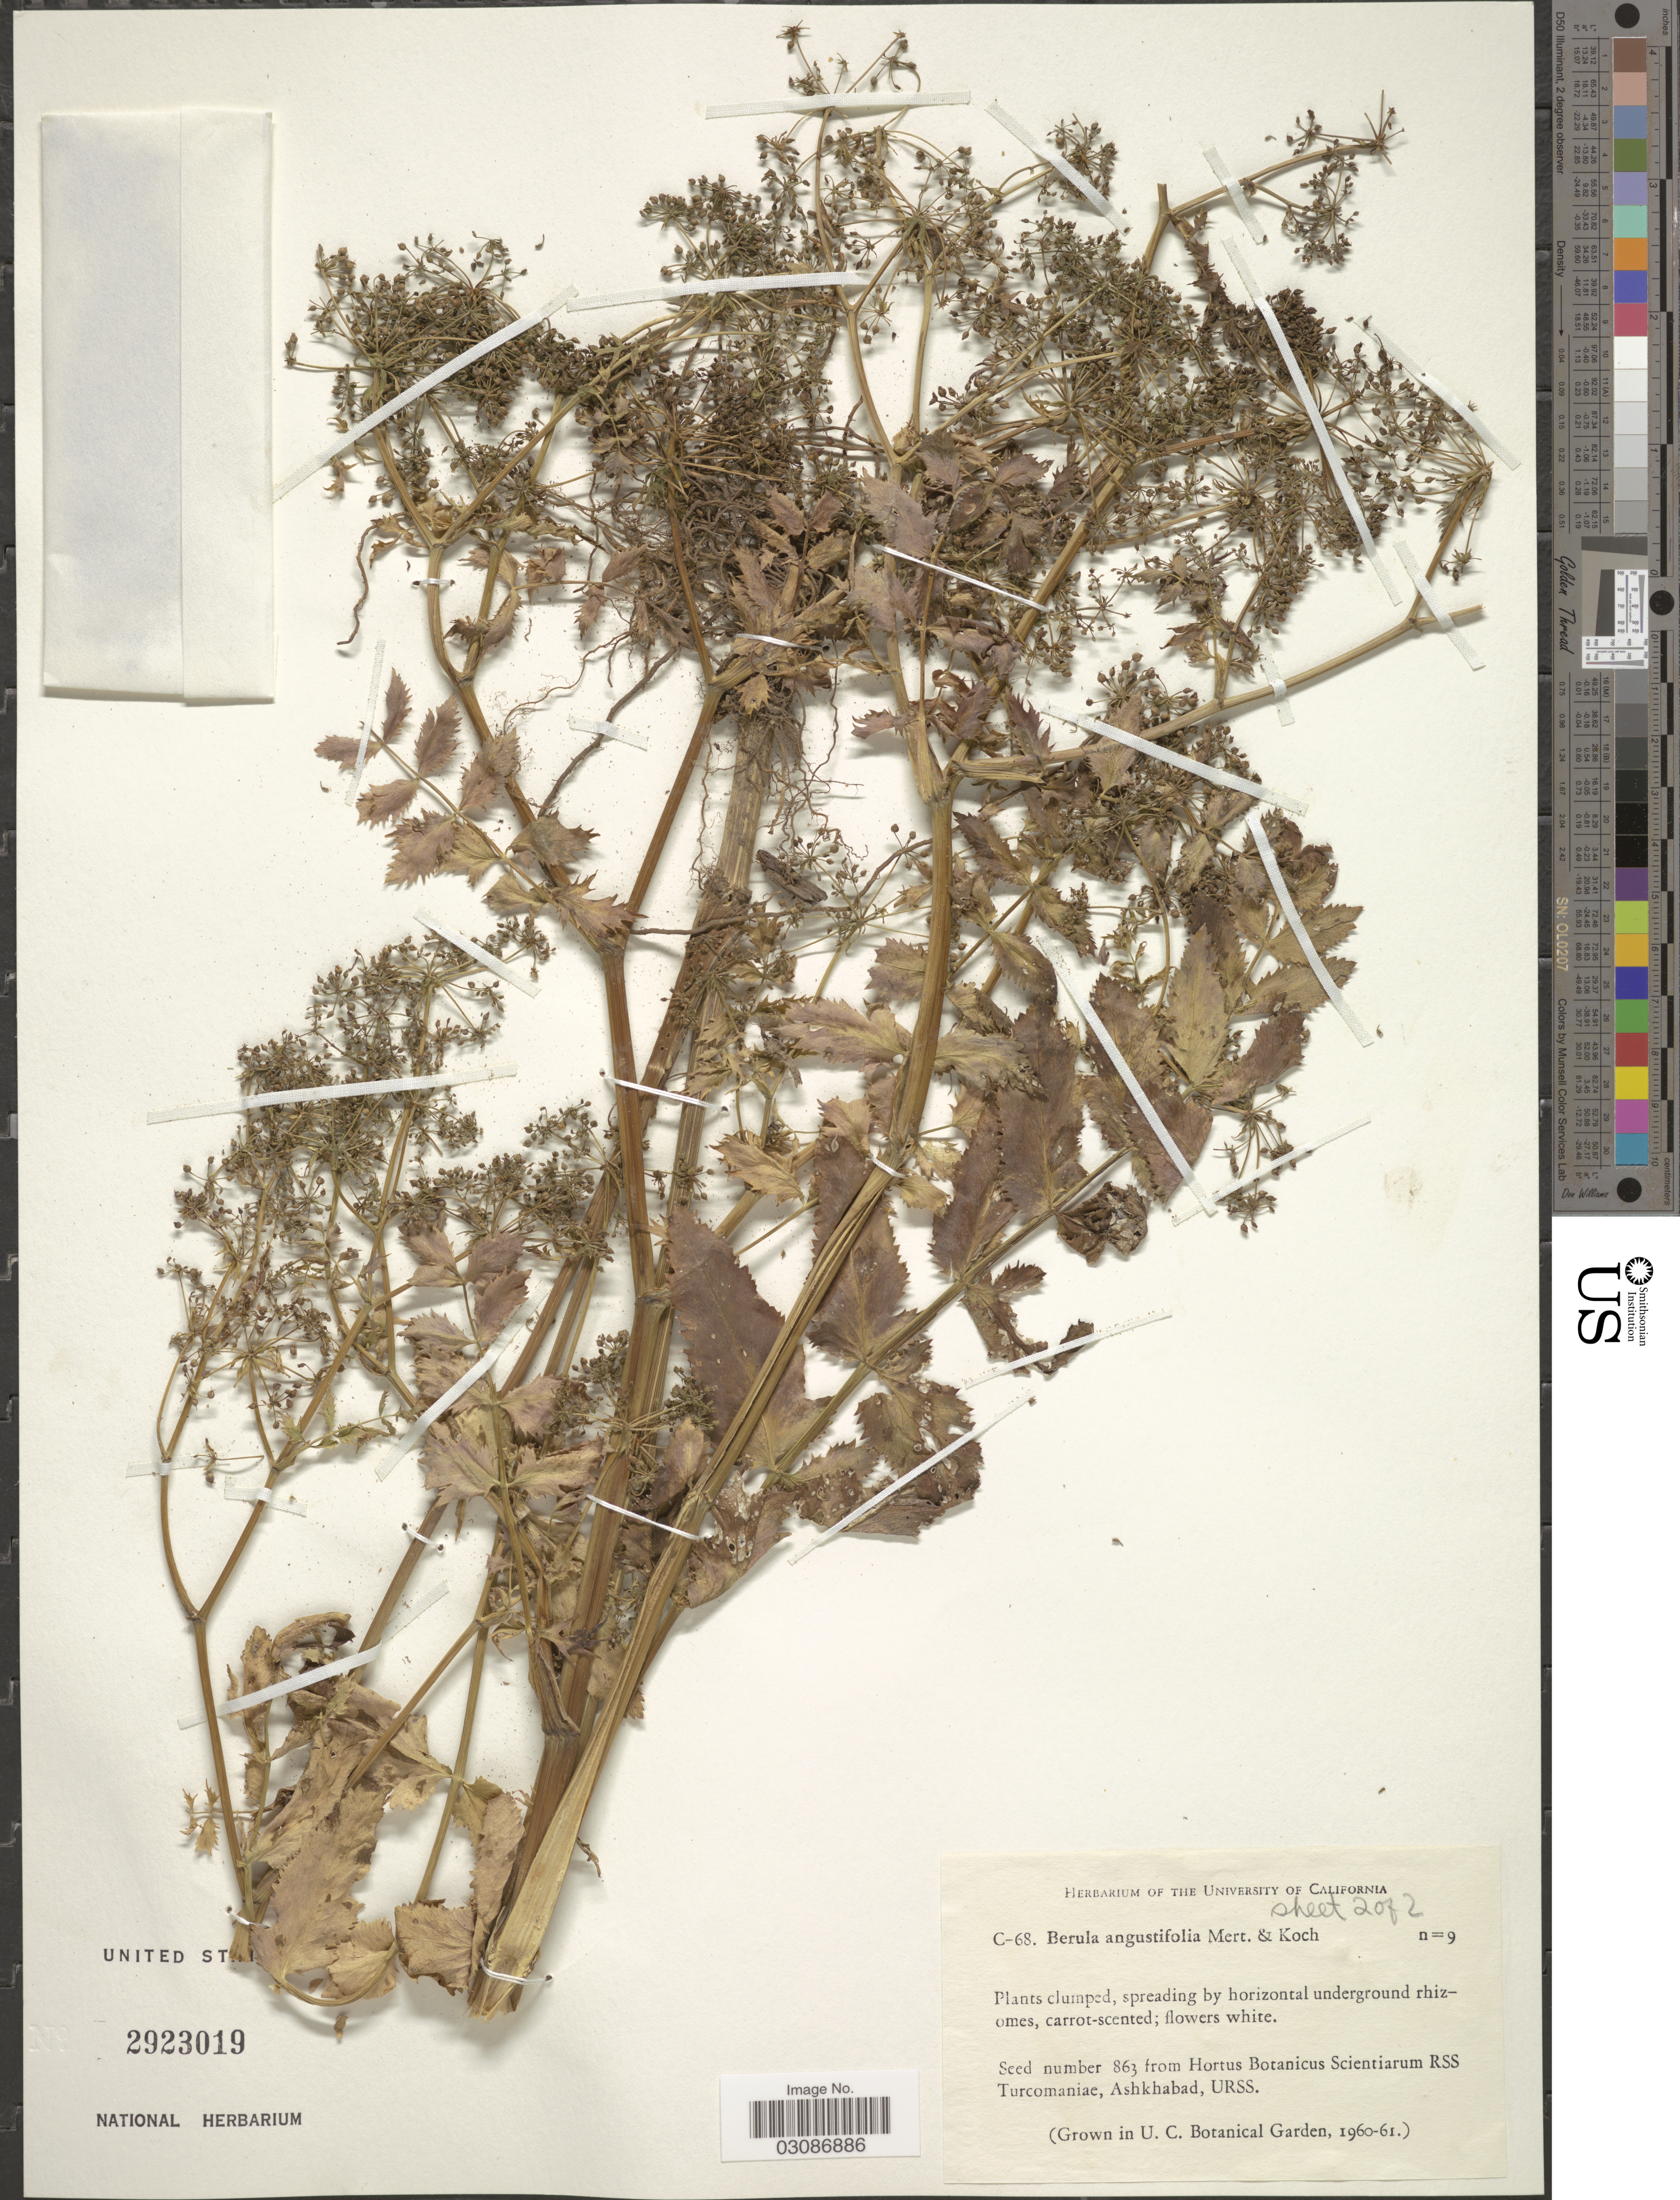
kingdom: Plantae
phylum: Tracheophyta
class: Magnoliopsida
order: Apiales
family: Apiaceae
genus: Berula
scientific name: Berula angustifolia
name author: Mert. & W.D.J. Koch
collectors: ex herb. Univ. of California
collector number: C-68?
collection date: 1960/1961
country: United States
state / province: California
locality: In U.C. Botanical Garden.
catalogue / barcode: US 2923019